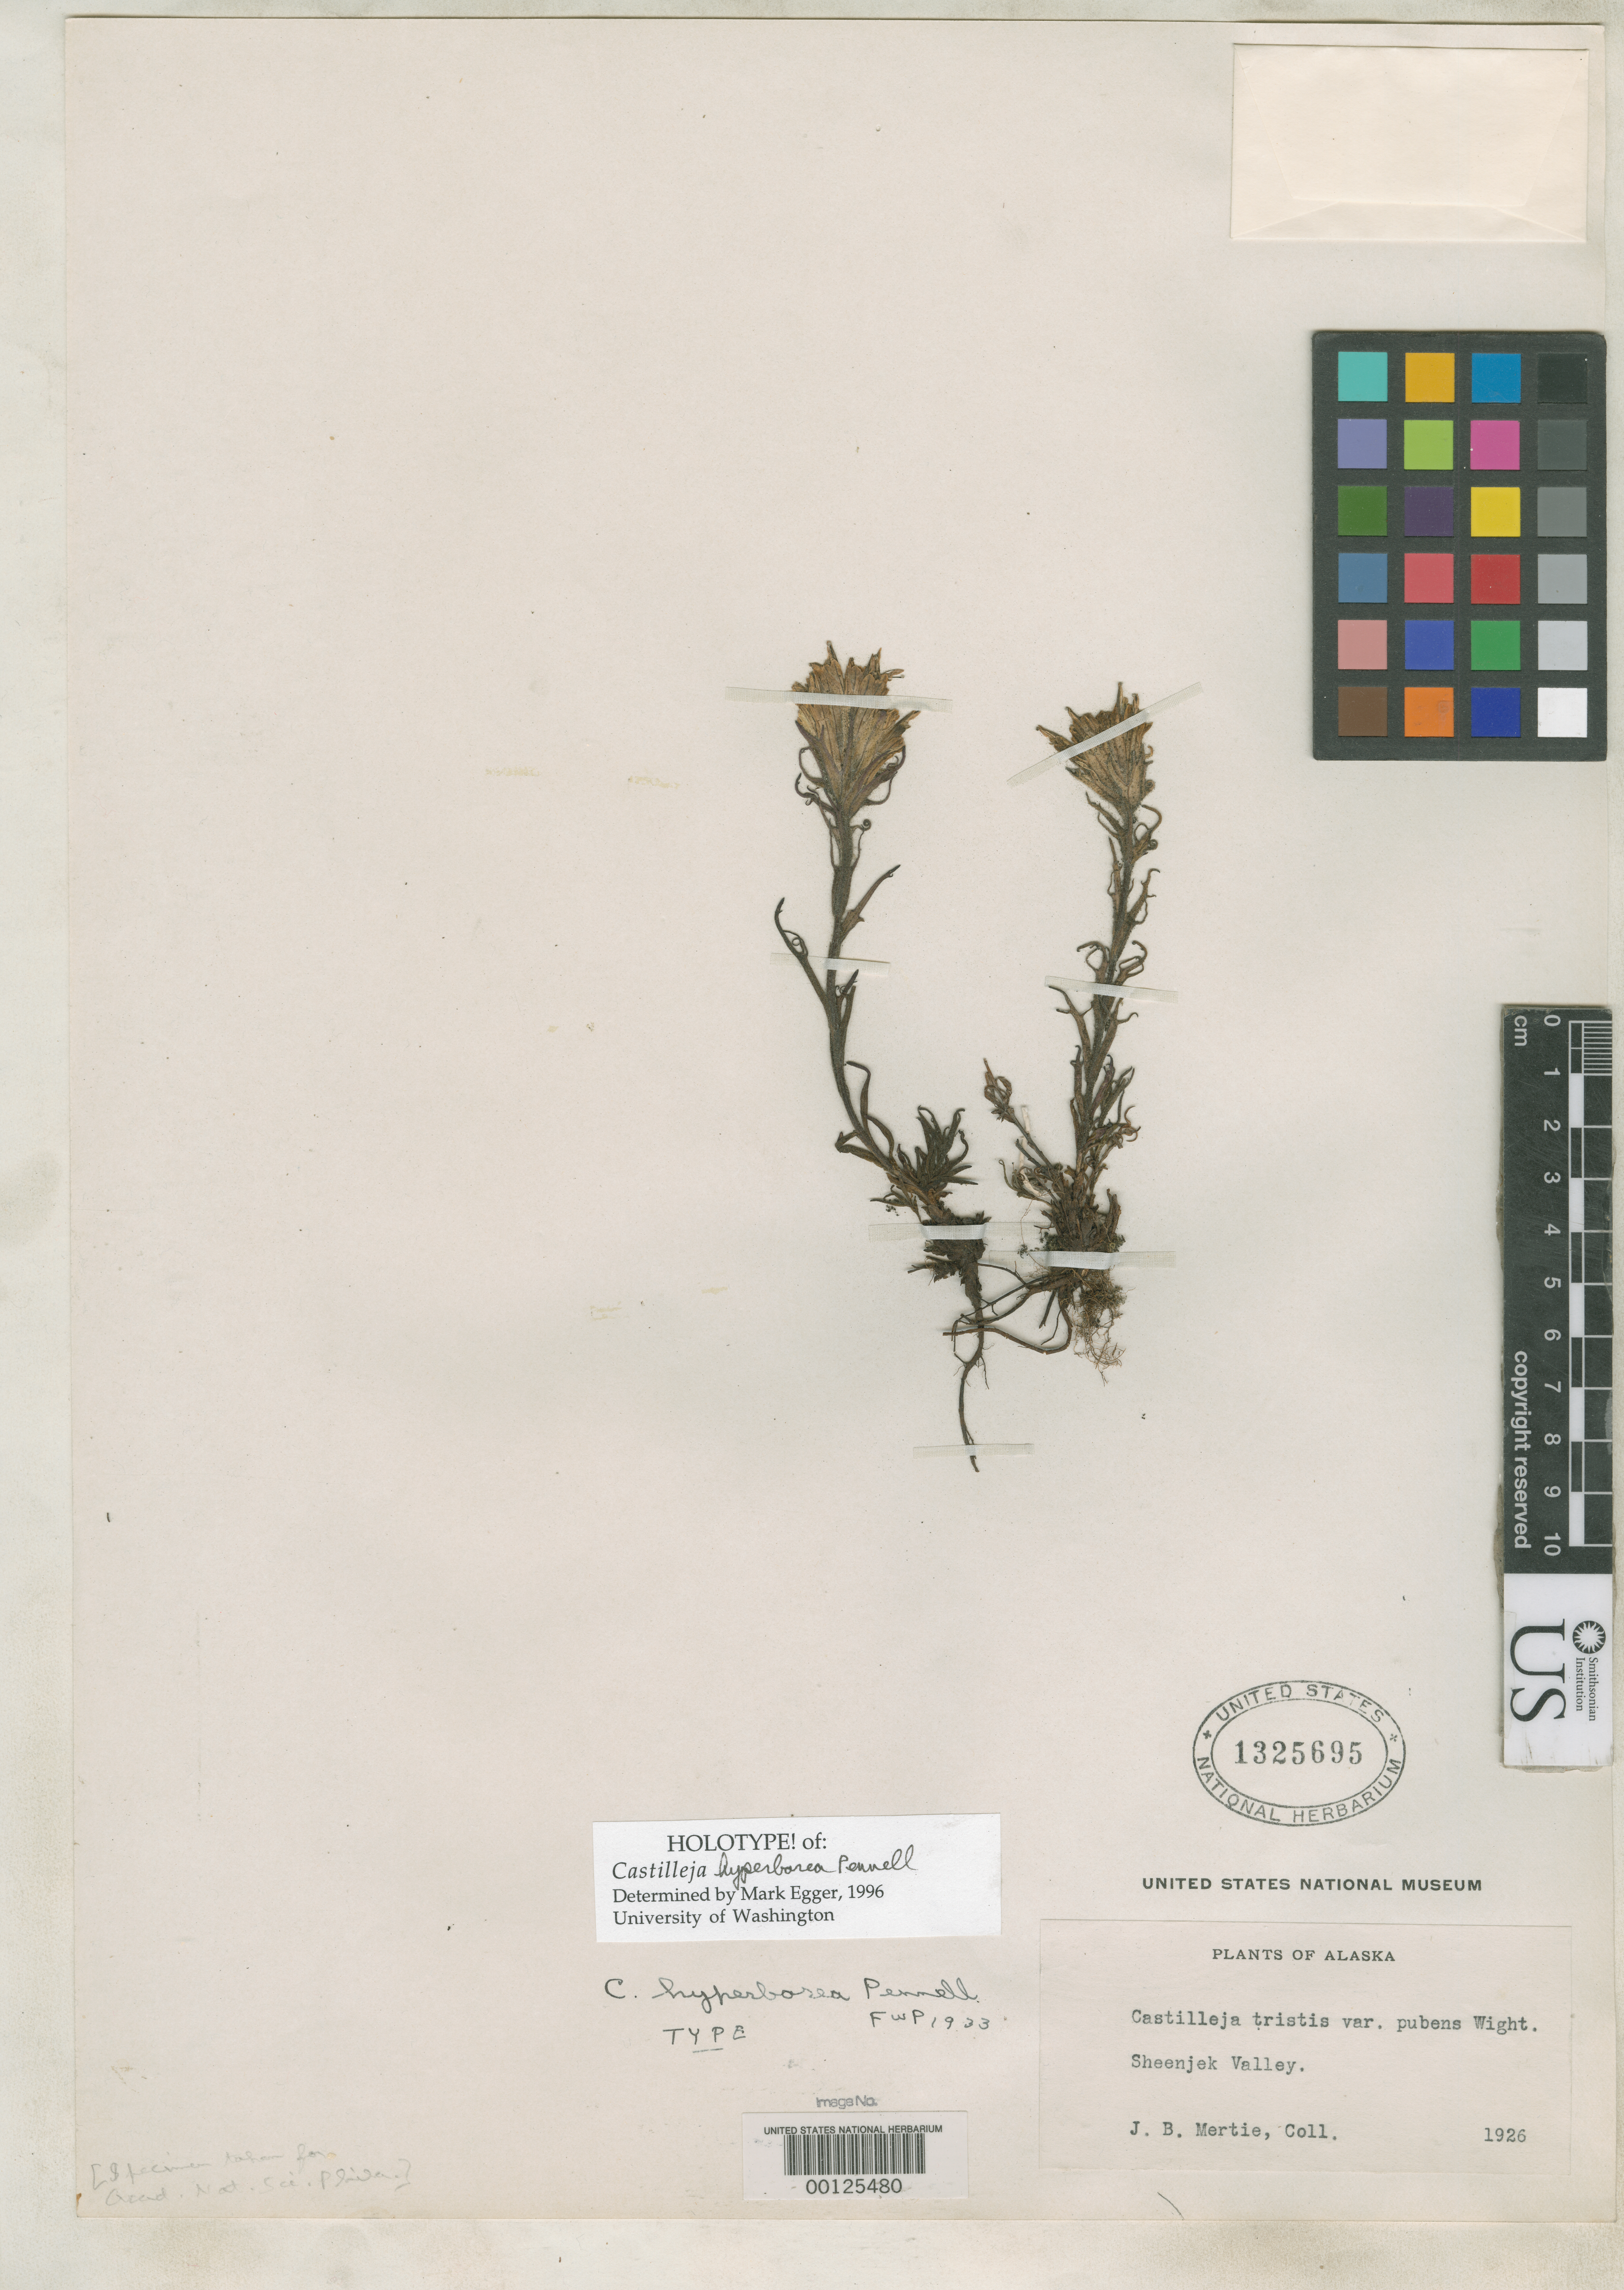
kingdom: Plantae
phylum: Tracheophyta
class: Magnoliopsida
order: Lamiales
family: Orobanchaceae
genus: Castilleja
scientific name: Castilleja hyperborea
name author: Pennell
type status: Holotype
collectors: J. Mertie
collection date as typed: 1926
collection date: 1926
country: United States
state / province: Alaska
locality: Sheenjek Valley.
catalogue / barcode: US 1325695